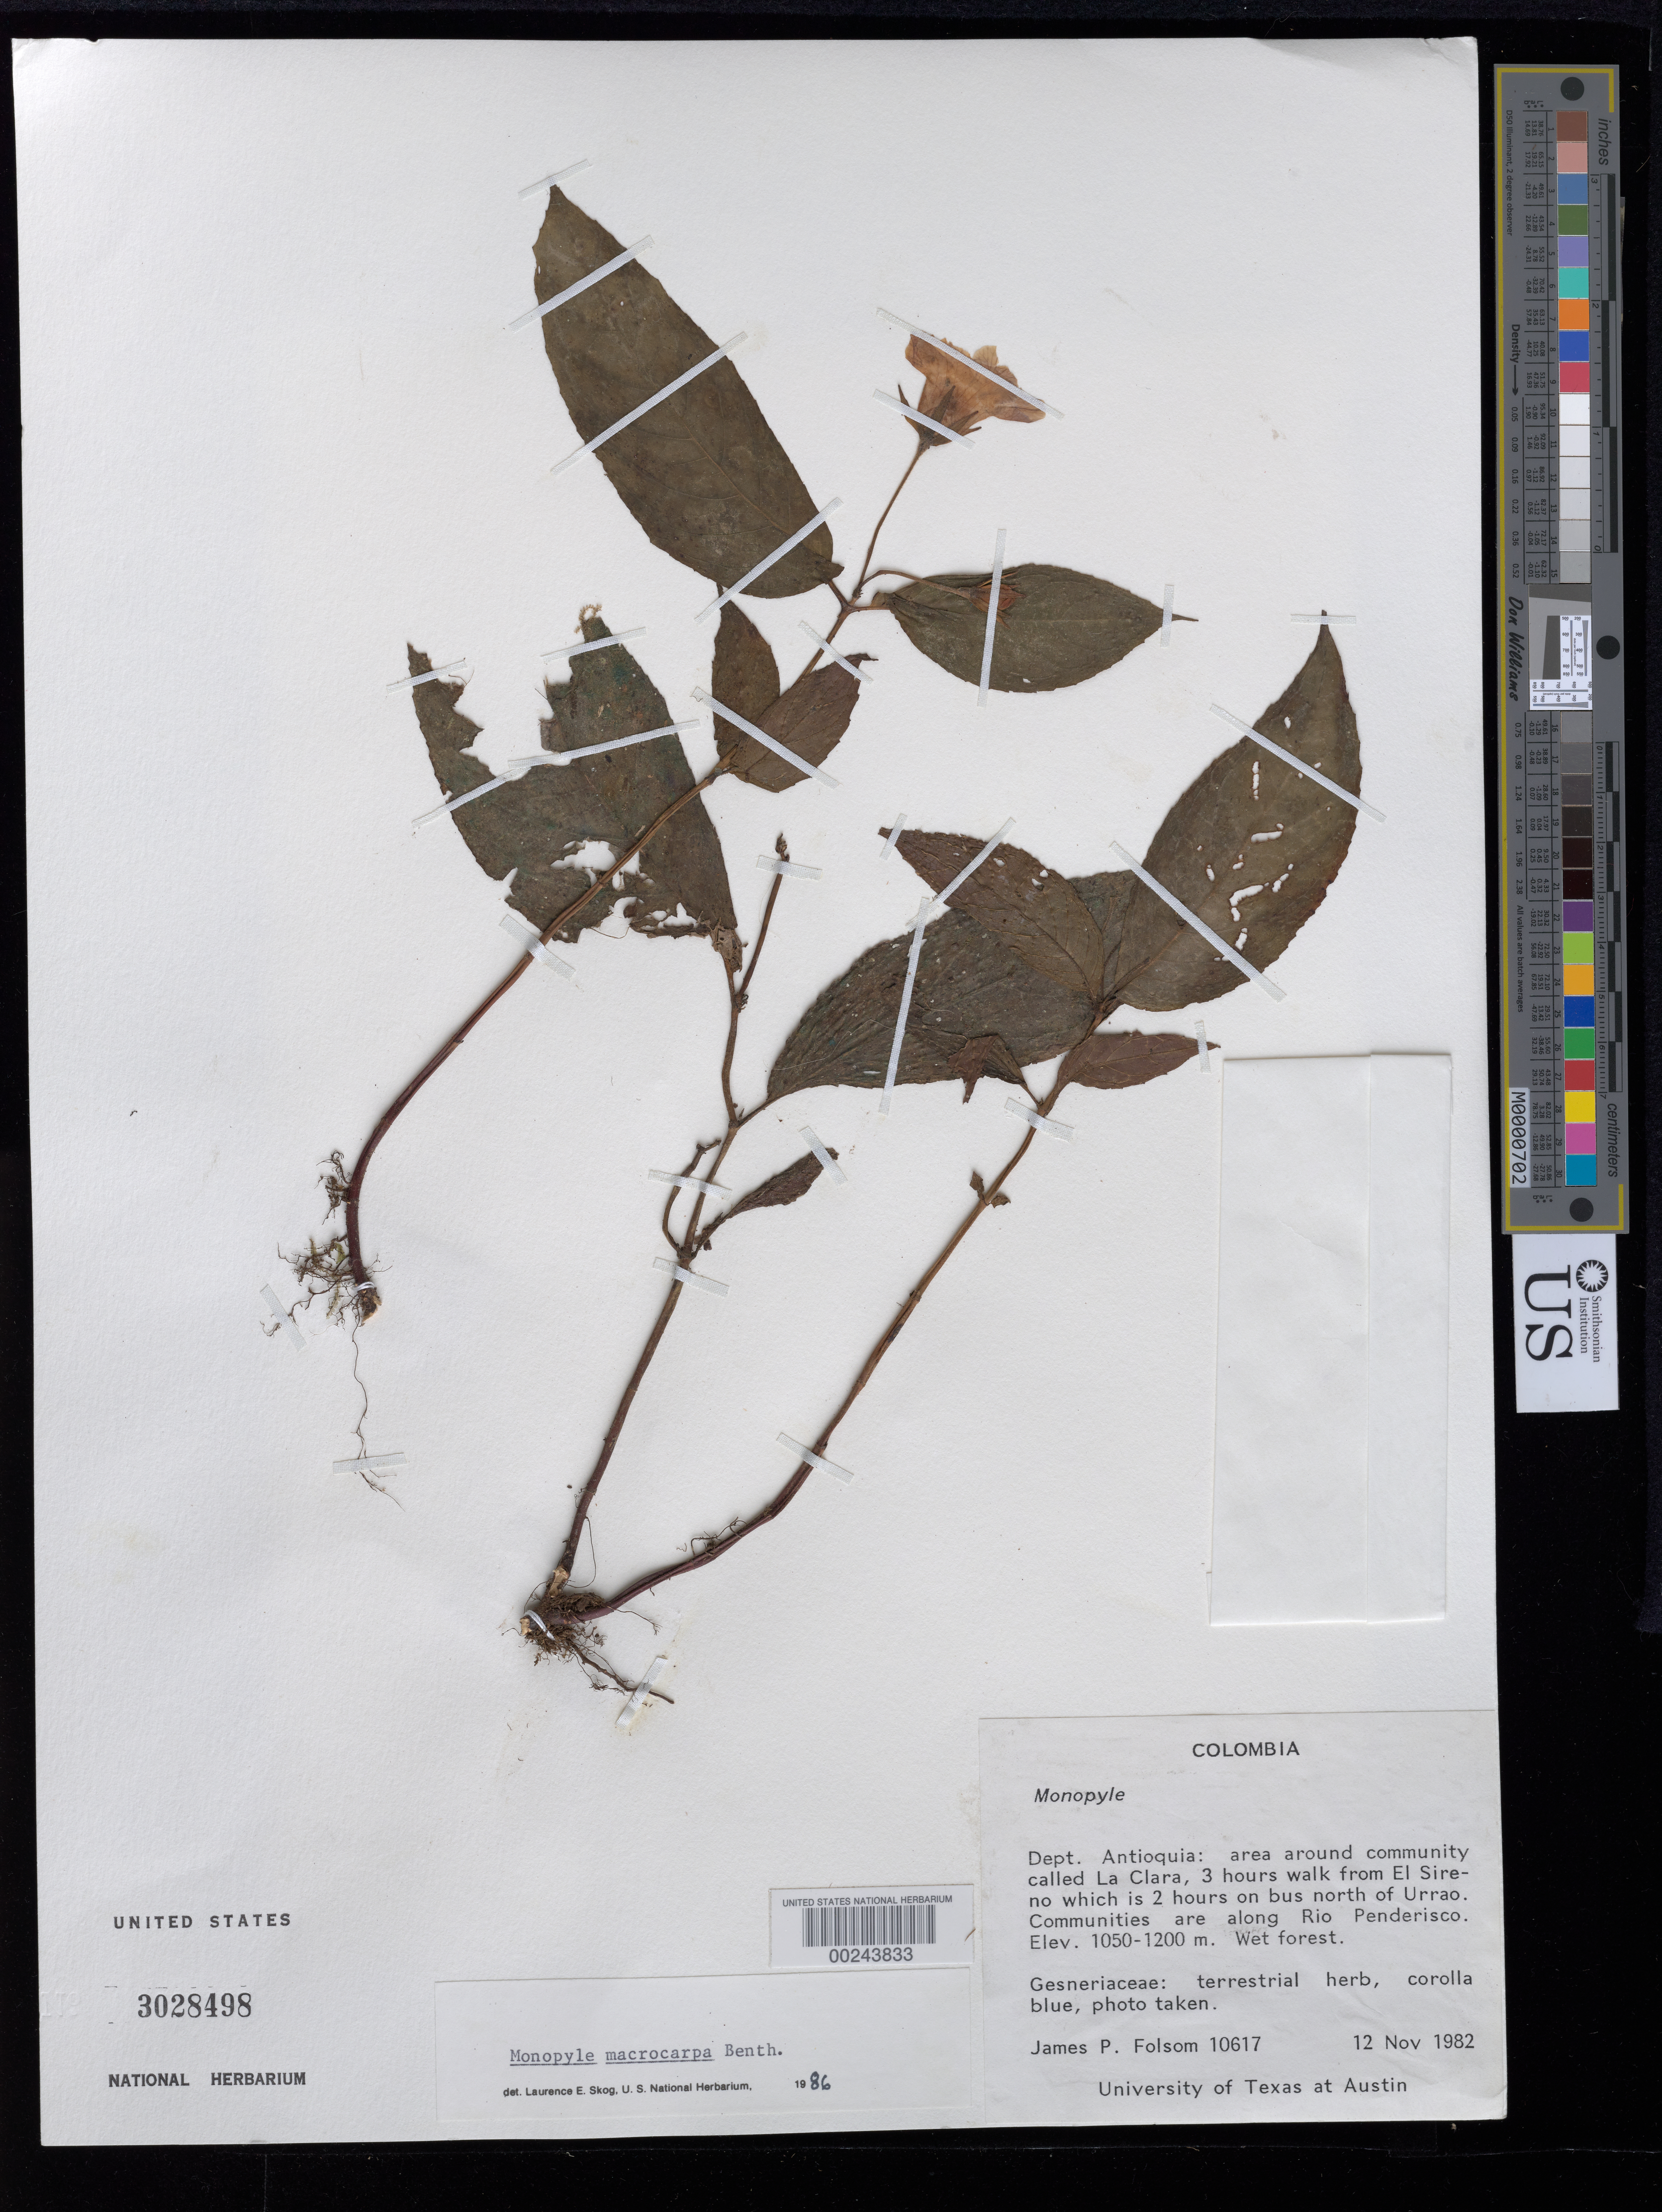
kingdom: Plantae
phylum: Tracheophyta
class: Magnoliopsida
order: Lamiales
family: Gesneriaceae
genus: Monopyle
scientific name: Monopyle macrocarpa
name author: Benth.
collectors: J. P. Folsom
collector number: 10617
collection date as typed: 12 Nov 1982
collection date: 1982-11-12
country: Colombia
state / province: Antioquia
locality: Area around community called La Clara, 3 hrs walk from El Sireno which is 2 hrs on bus N of Urrao, comm are along Rio Penderisco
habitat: Wet forest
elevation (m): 1050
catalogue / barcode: US 3028498